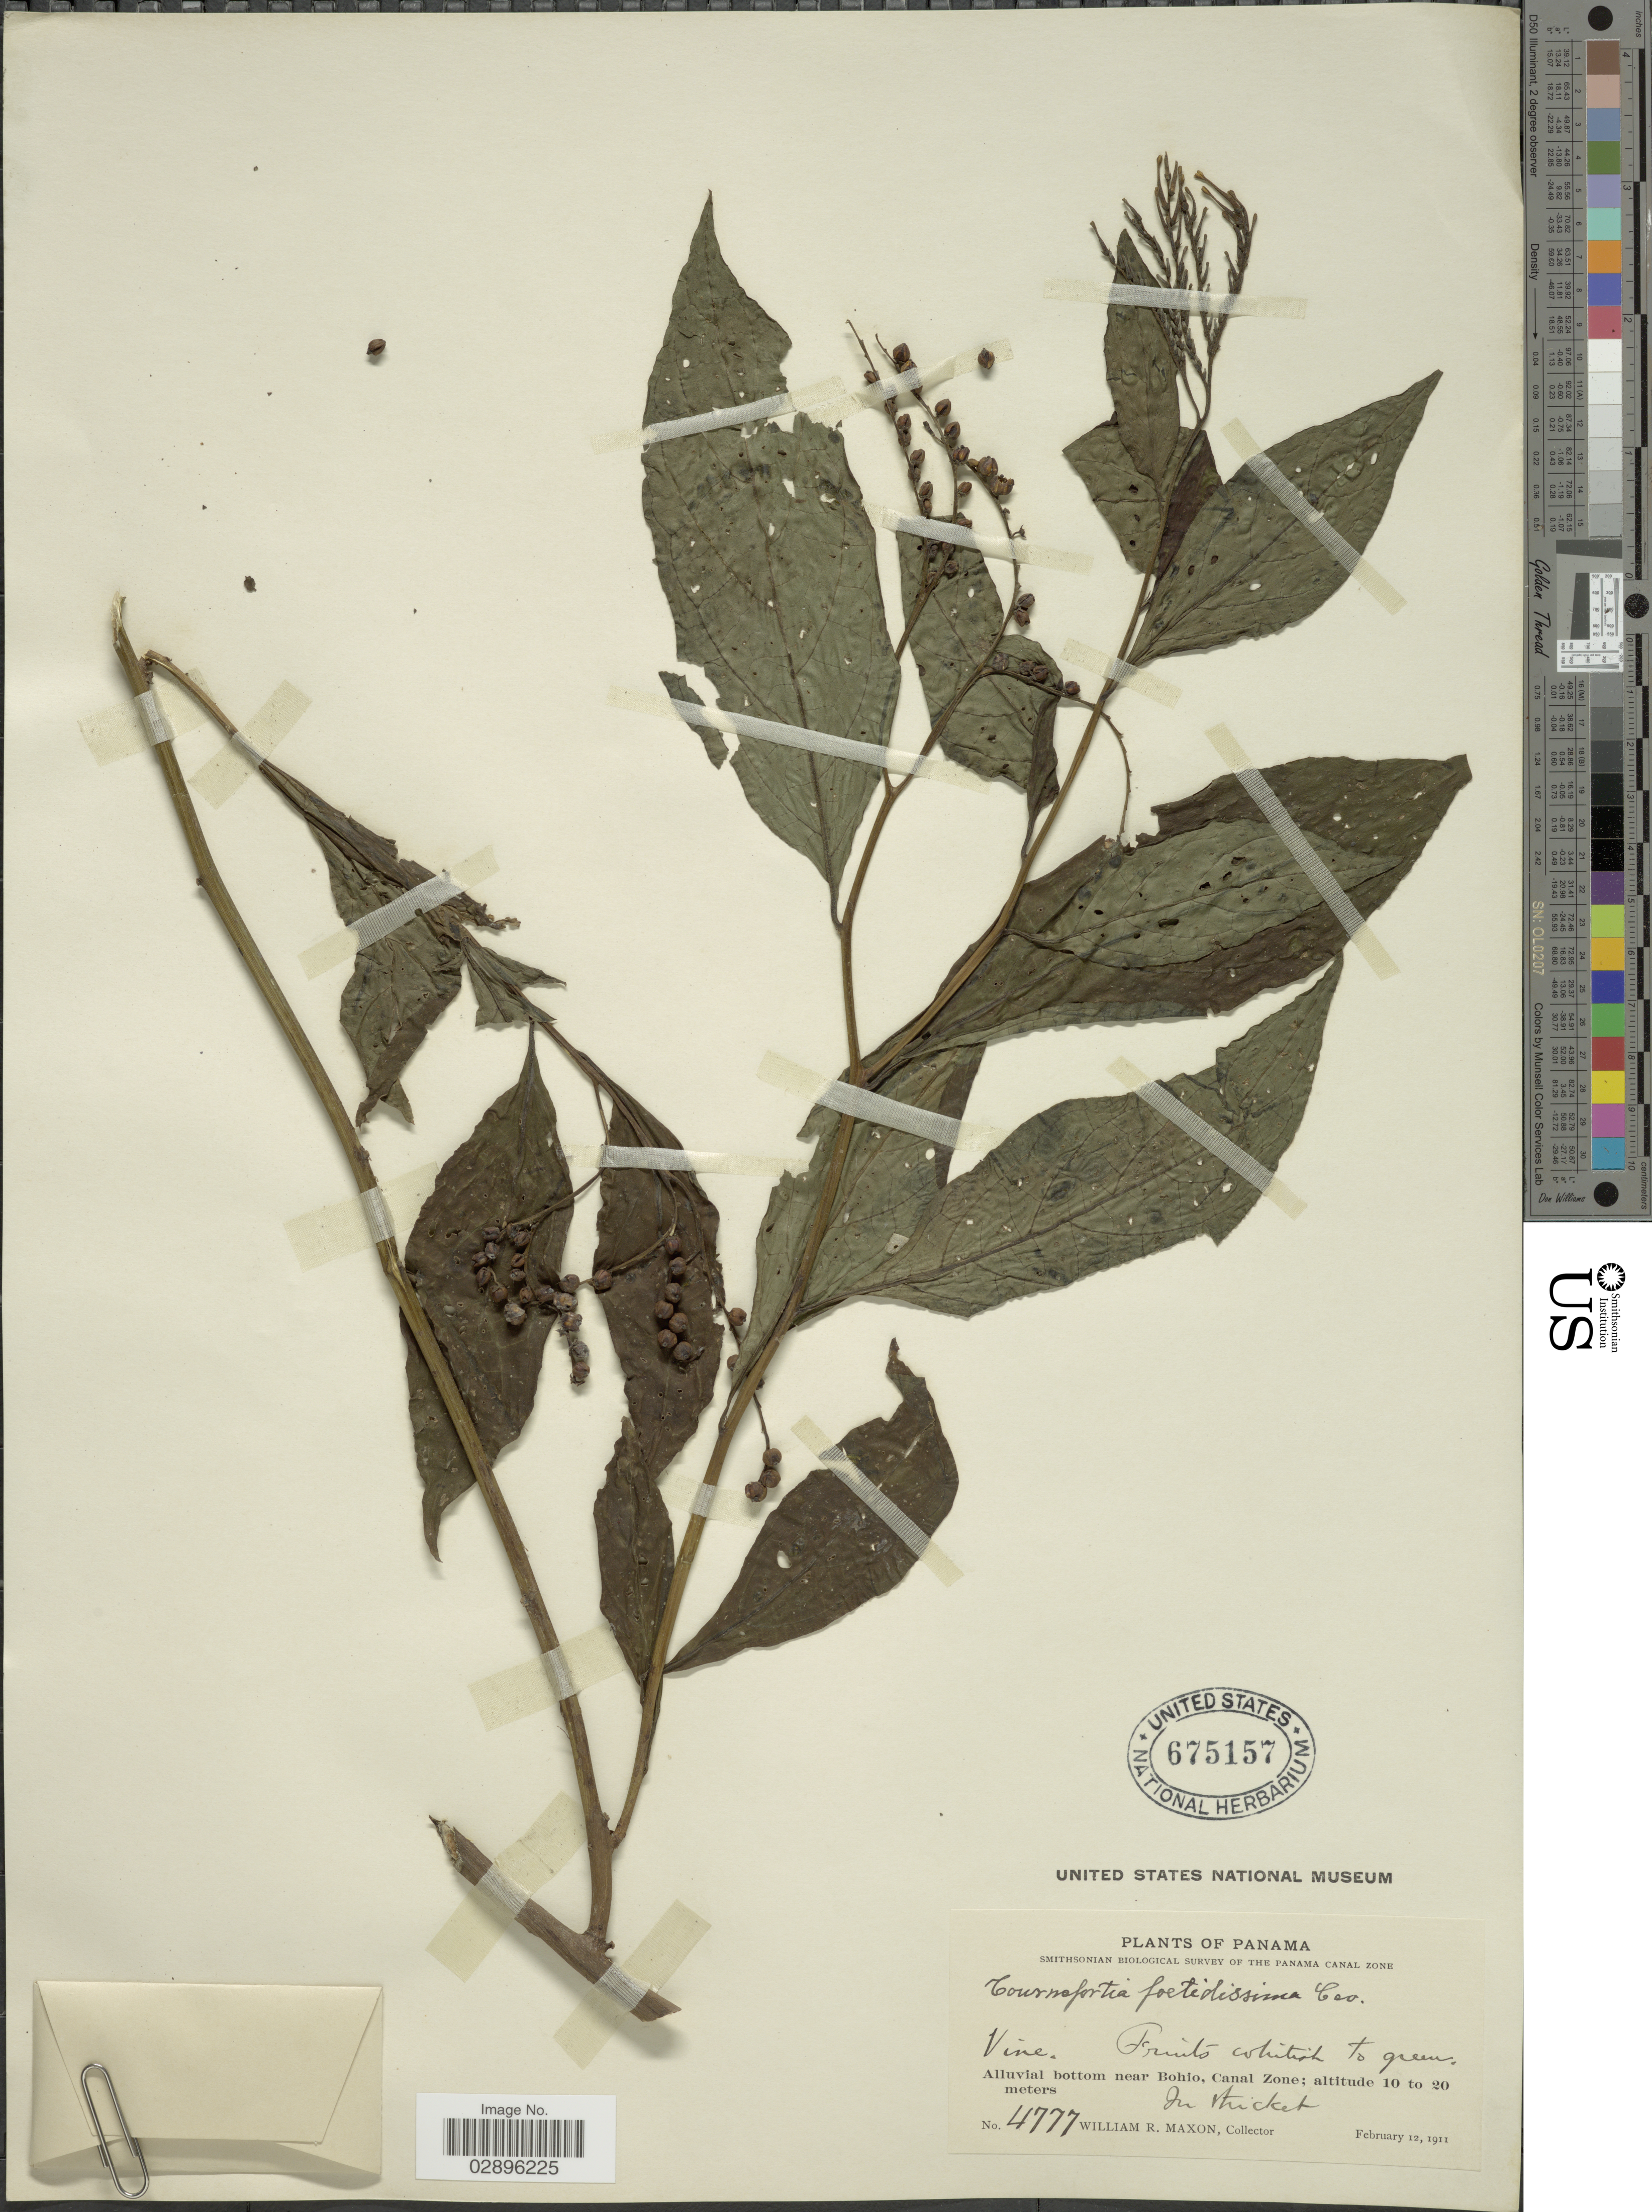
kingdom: Plantae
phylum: Tracheophyta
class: Magnoliopsida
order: Boraginales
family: Heliotropiaceae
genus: Tournefortia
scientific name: Tournefortia angustiflora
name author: Ruiz & Pav.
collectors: W. R. Maxon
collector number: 4777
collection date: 1911-02-12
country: Panama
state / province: Colón / Panamá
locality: Alluvial bottom near Bohio, Canal Zone.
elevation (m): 10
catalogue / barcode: US 675157